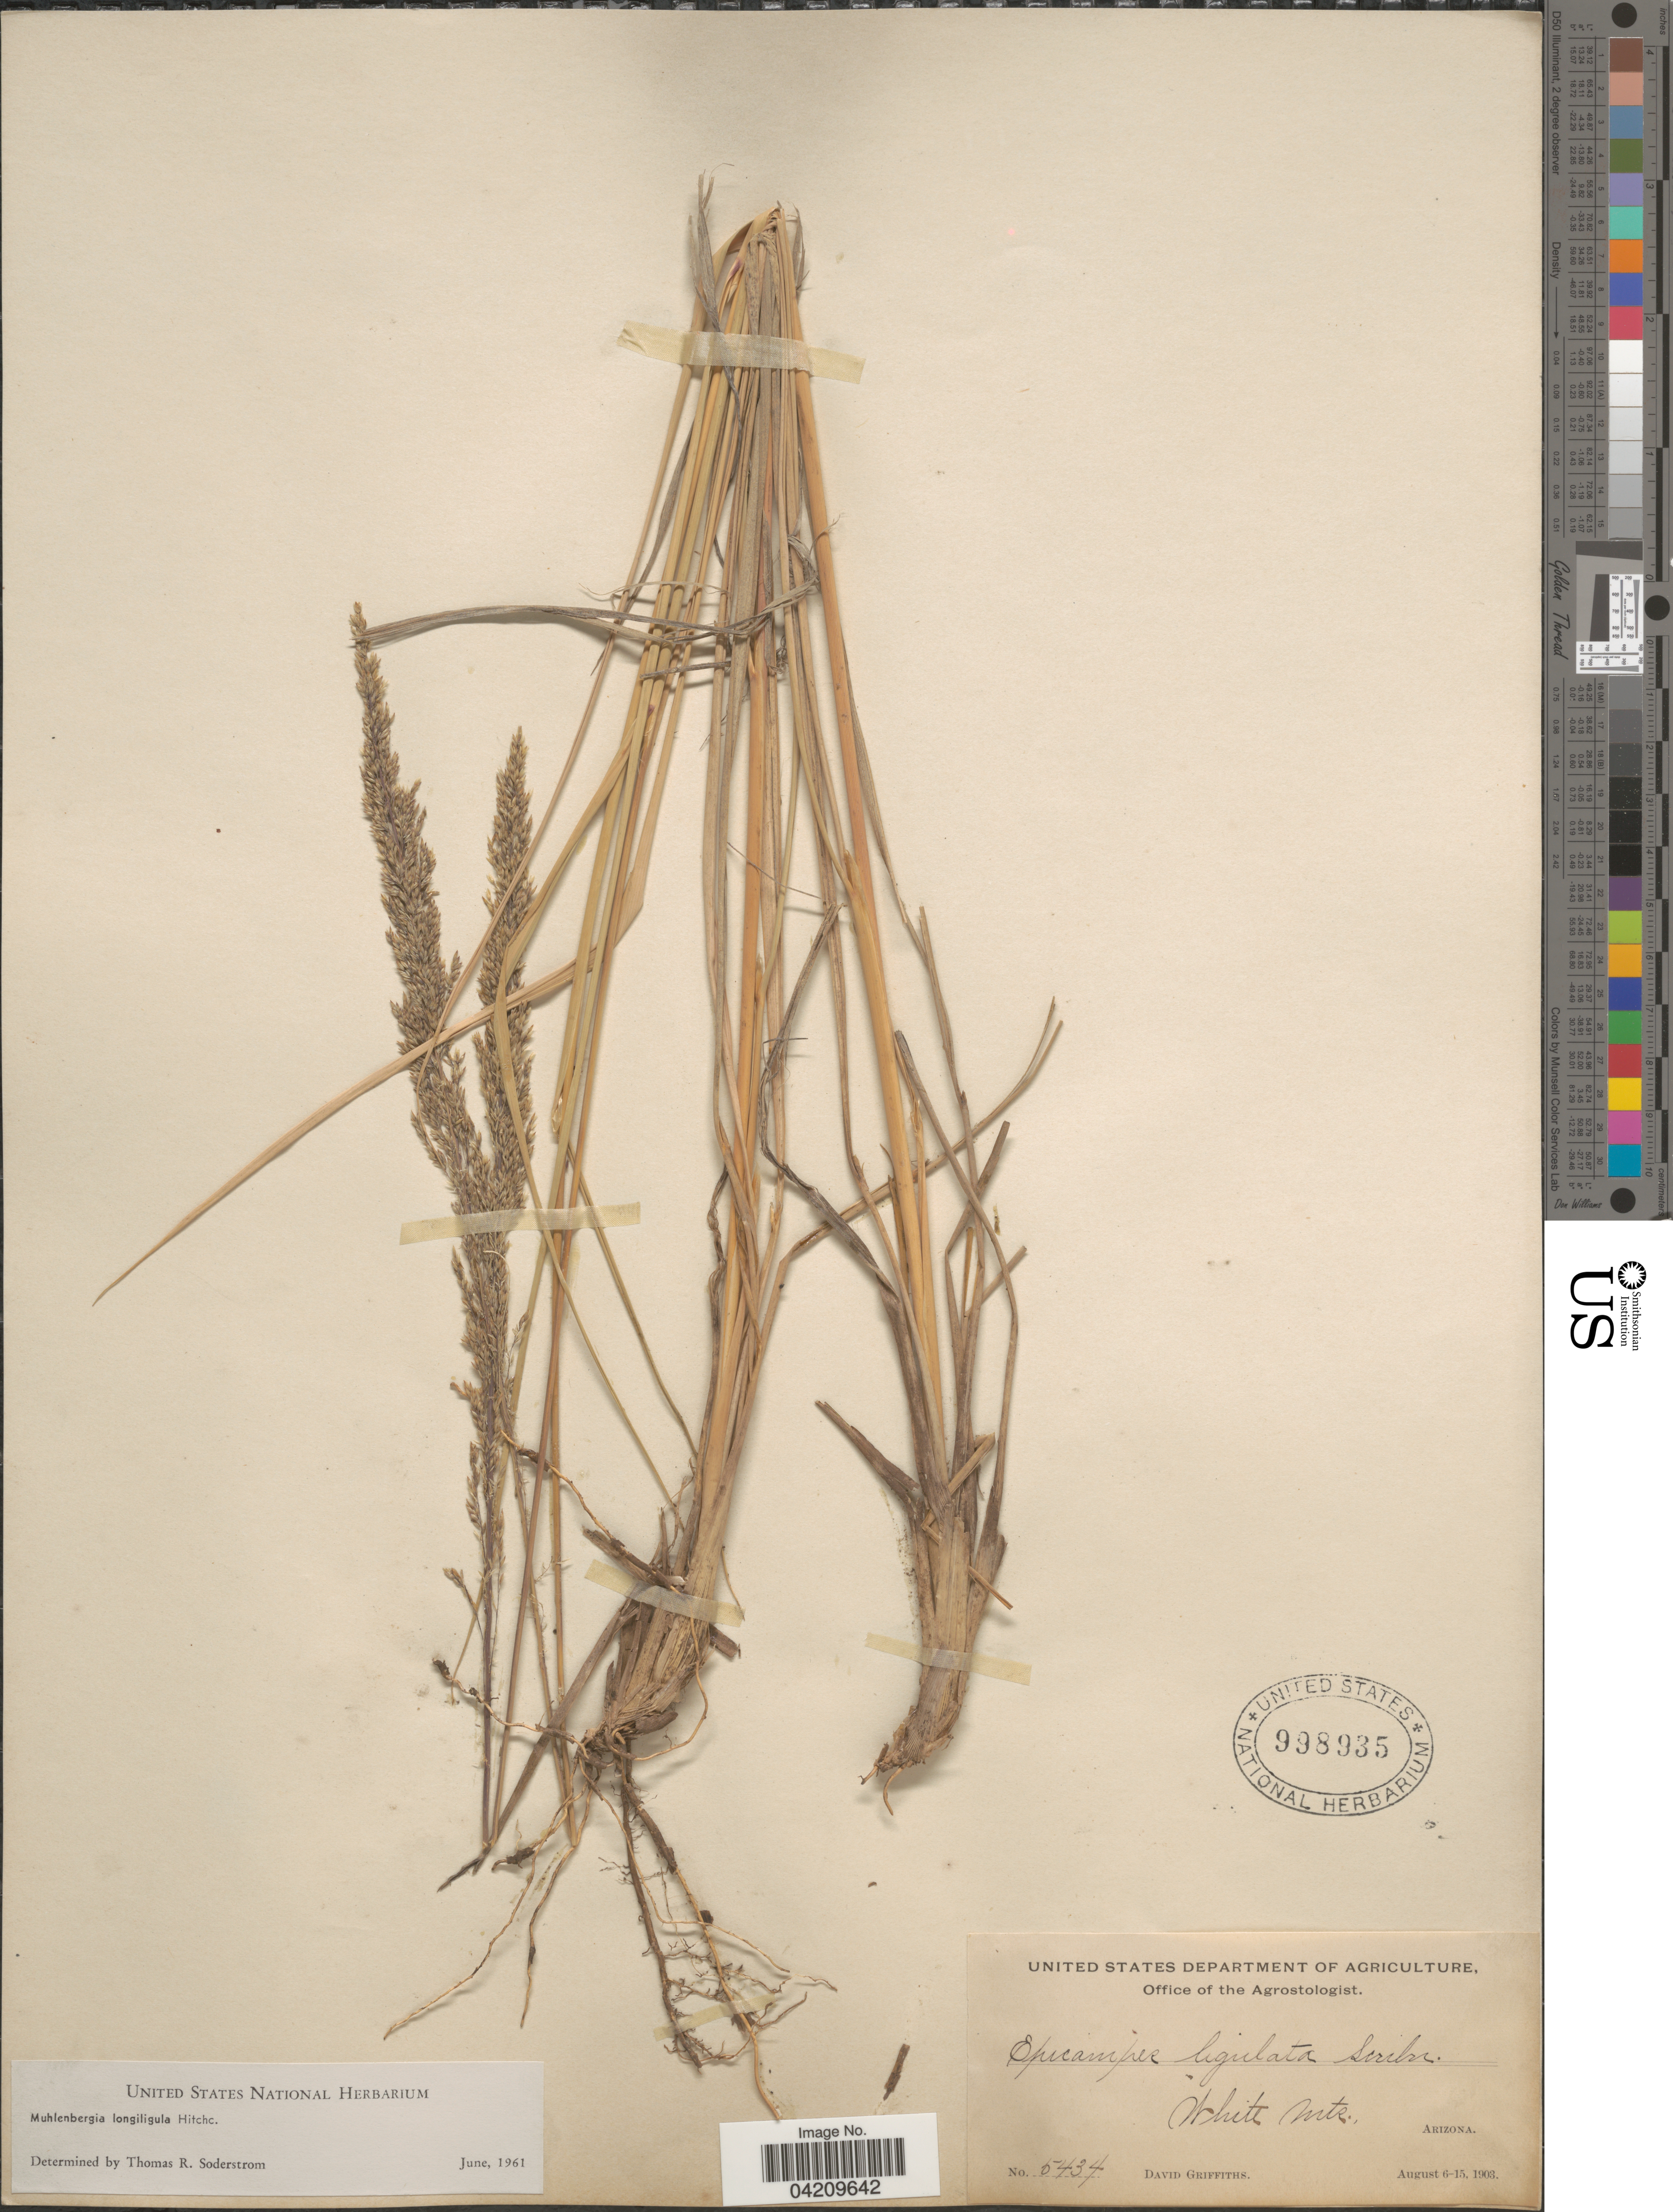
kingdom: Plantae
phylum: Tracheophyta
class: Liliopsida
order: Poales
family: Poaceae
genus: Muhlenbergia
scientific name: Muhlenbergia longiligula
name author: Hitchc.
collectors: D. Griffiths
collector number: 5434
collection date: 1903-08-06/1903-08-15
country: United States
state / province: Arizona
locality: White Mts.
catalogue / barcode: US 998935